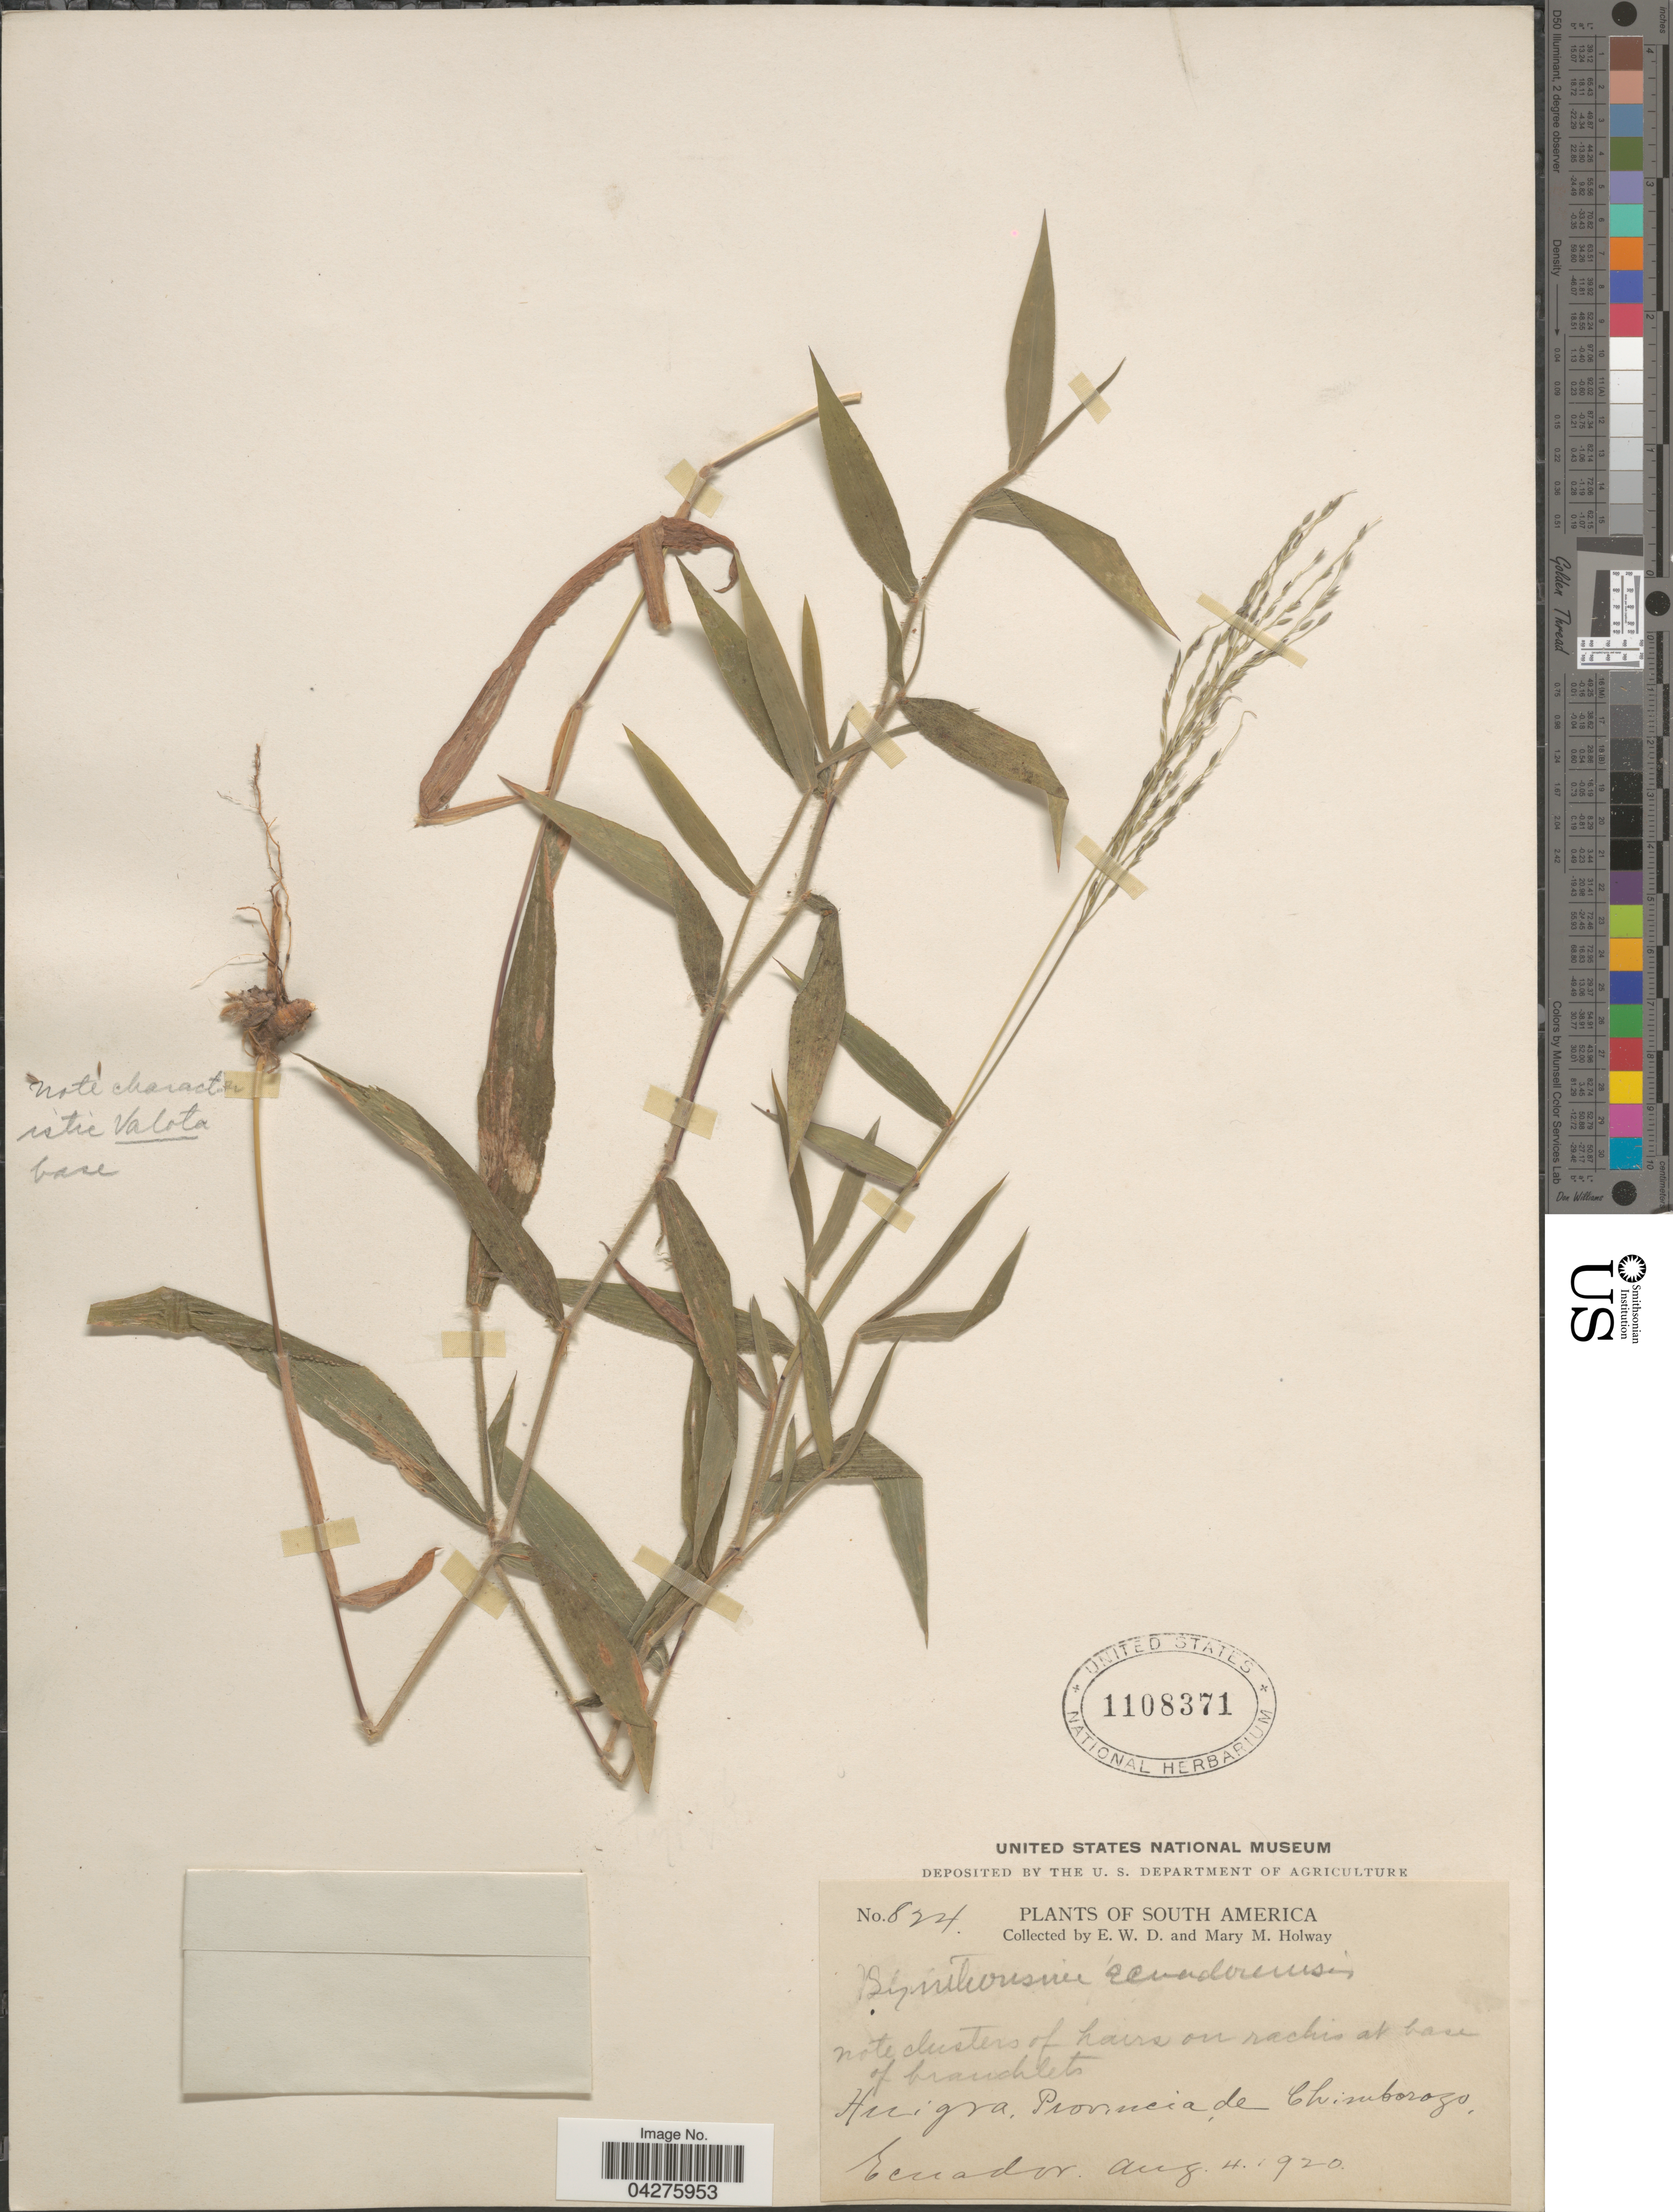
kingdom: Plantae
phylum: Tracheophyta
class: Liliopsida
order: Poales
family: Poaceae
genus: Digitaria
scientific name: Digitaria aequatoriensis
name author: (Hitchc.) Henr.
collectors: E. W. D. Holway & M. M. Holway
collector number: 824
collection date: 1920-08-04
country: Ecuador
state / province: Chimborazo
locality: Huigra.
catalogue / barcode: US 1108371